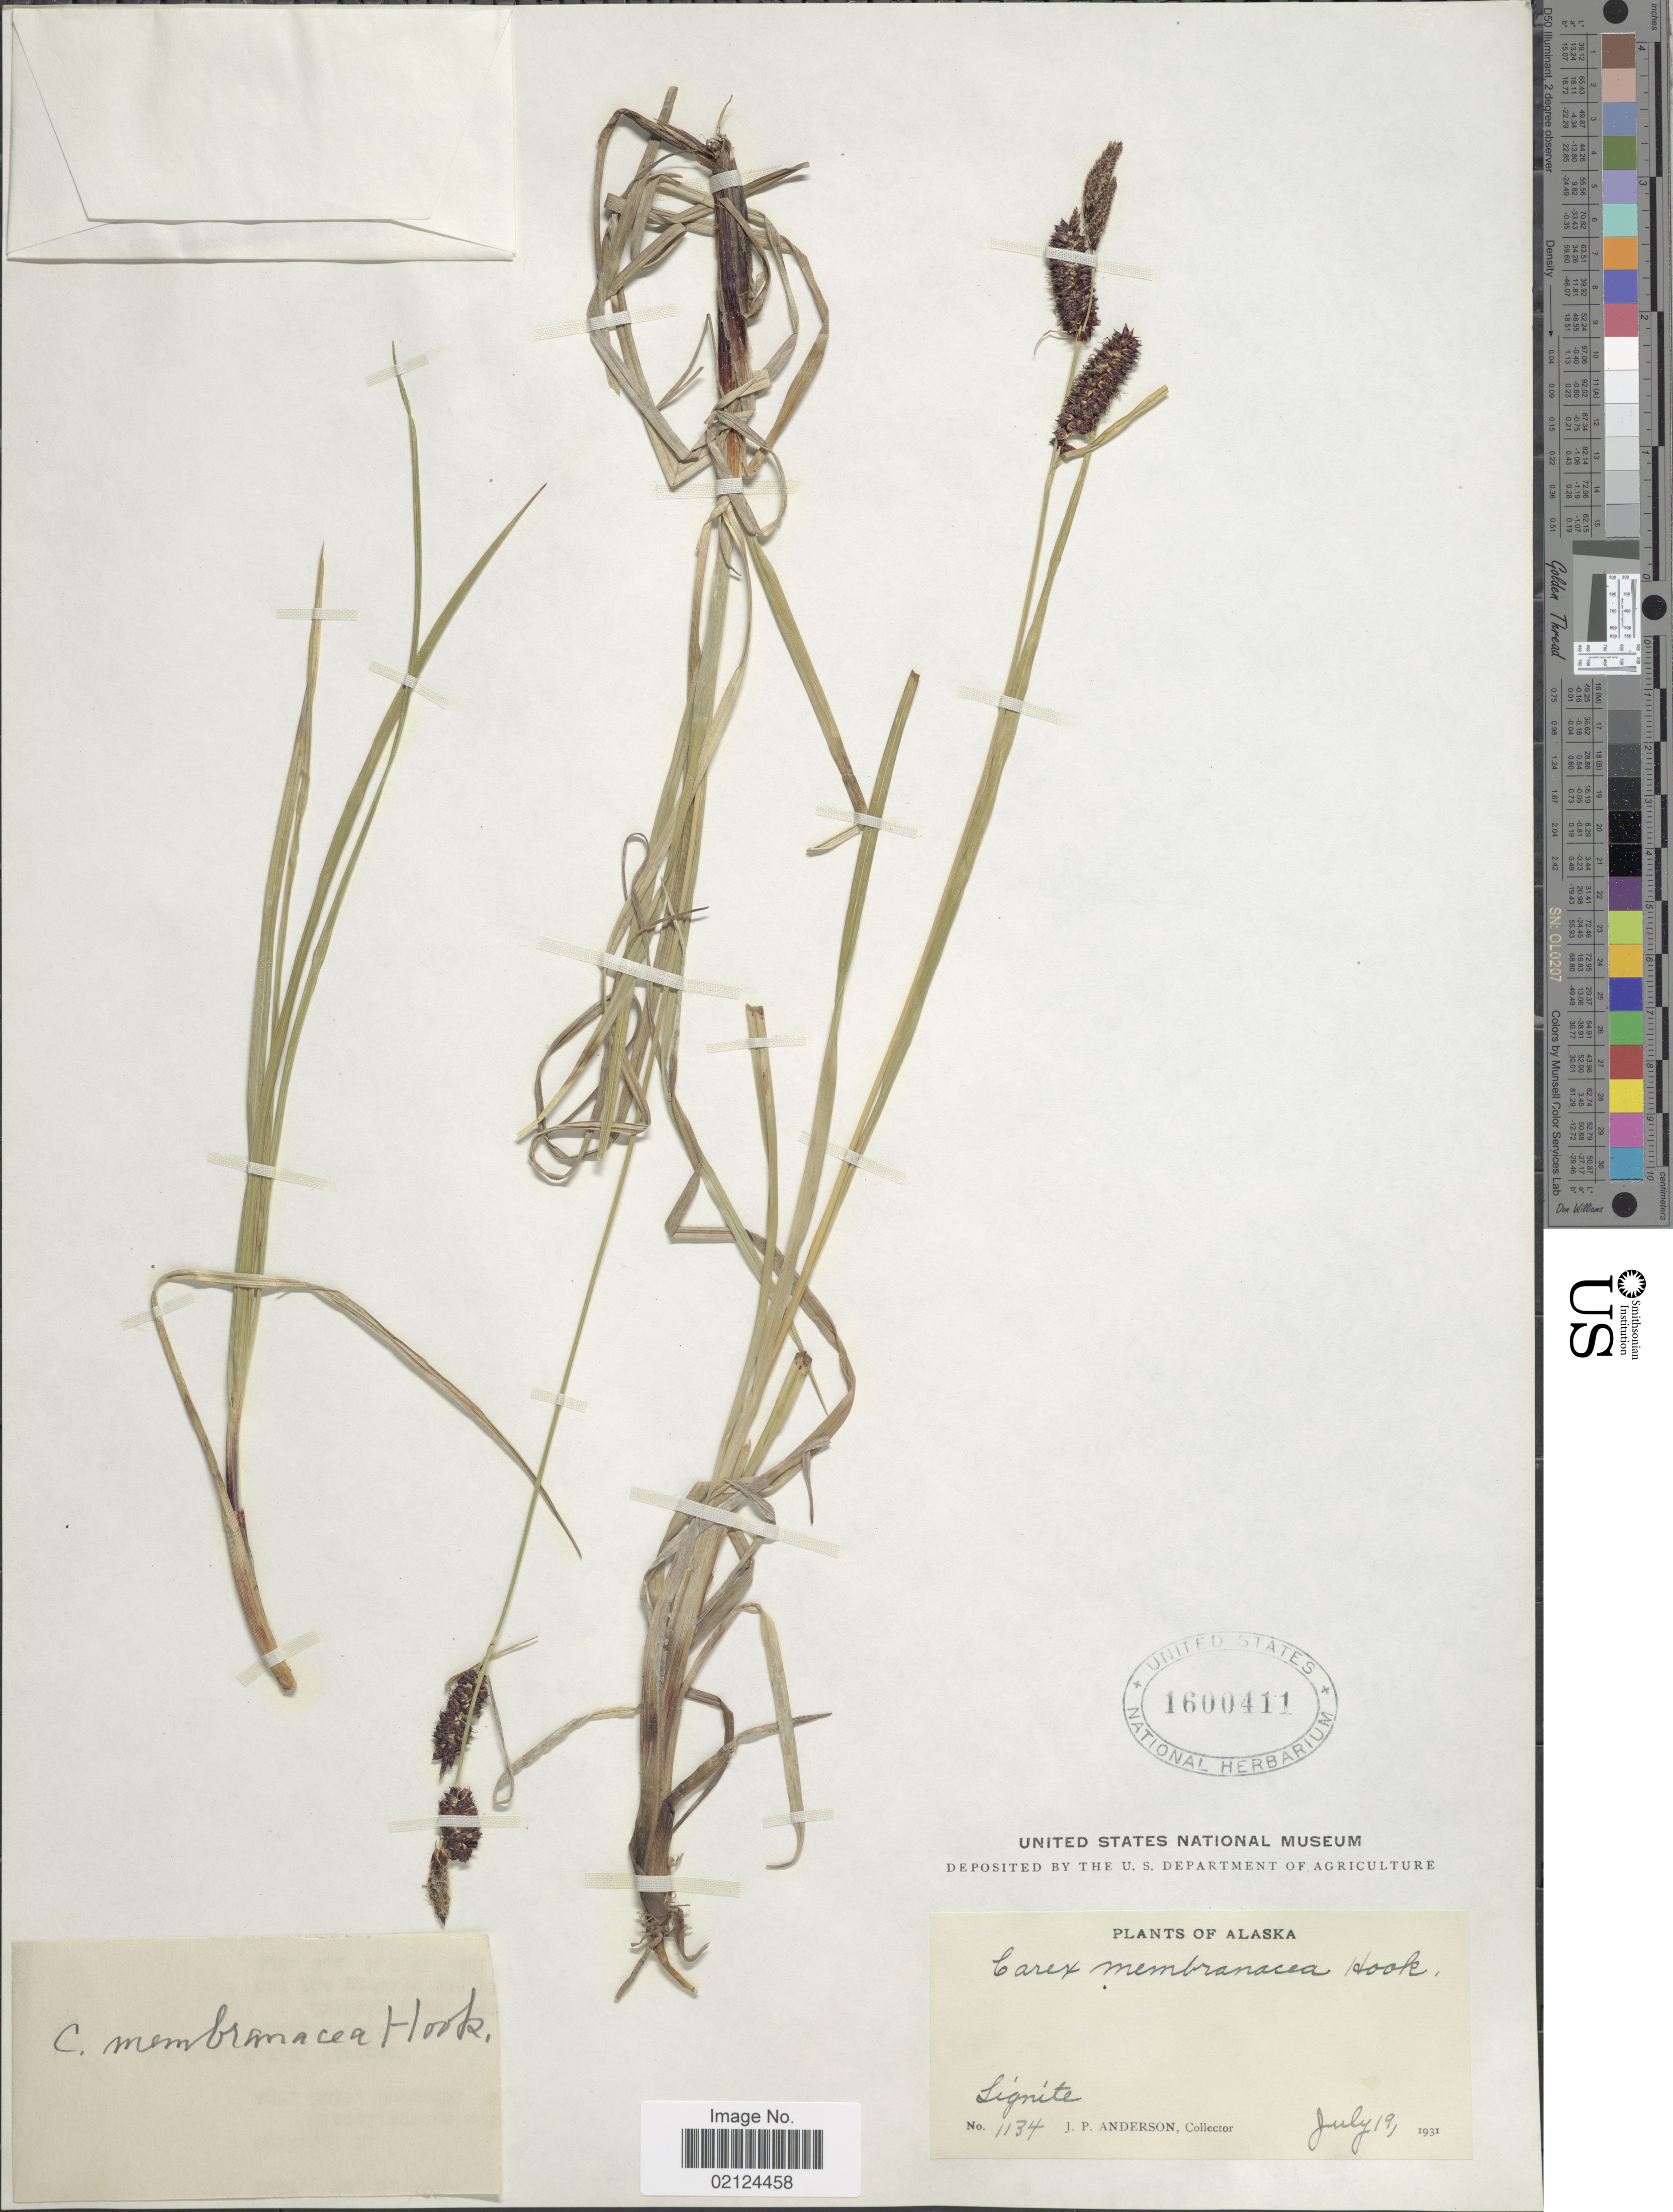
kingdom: Plantae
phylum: Tracheophyta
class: Liliopsida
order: Poales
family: Cyperaceae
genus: Carex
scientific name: Carex membranacea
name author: Hook.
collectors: J. P. Anderson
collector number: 1134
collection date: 1931-07-19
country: United States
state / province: Alaska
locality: Signite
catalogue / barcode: US 1600411